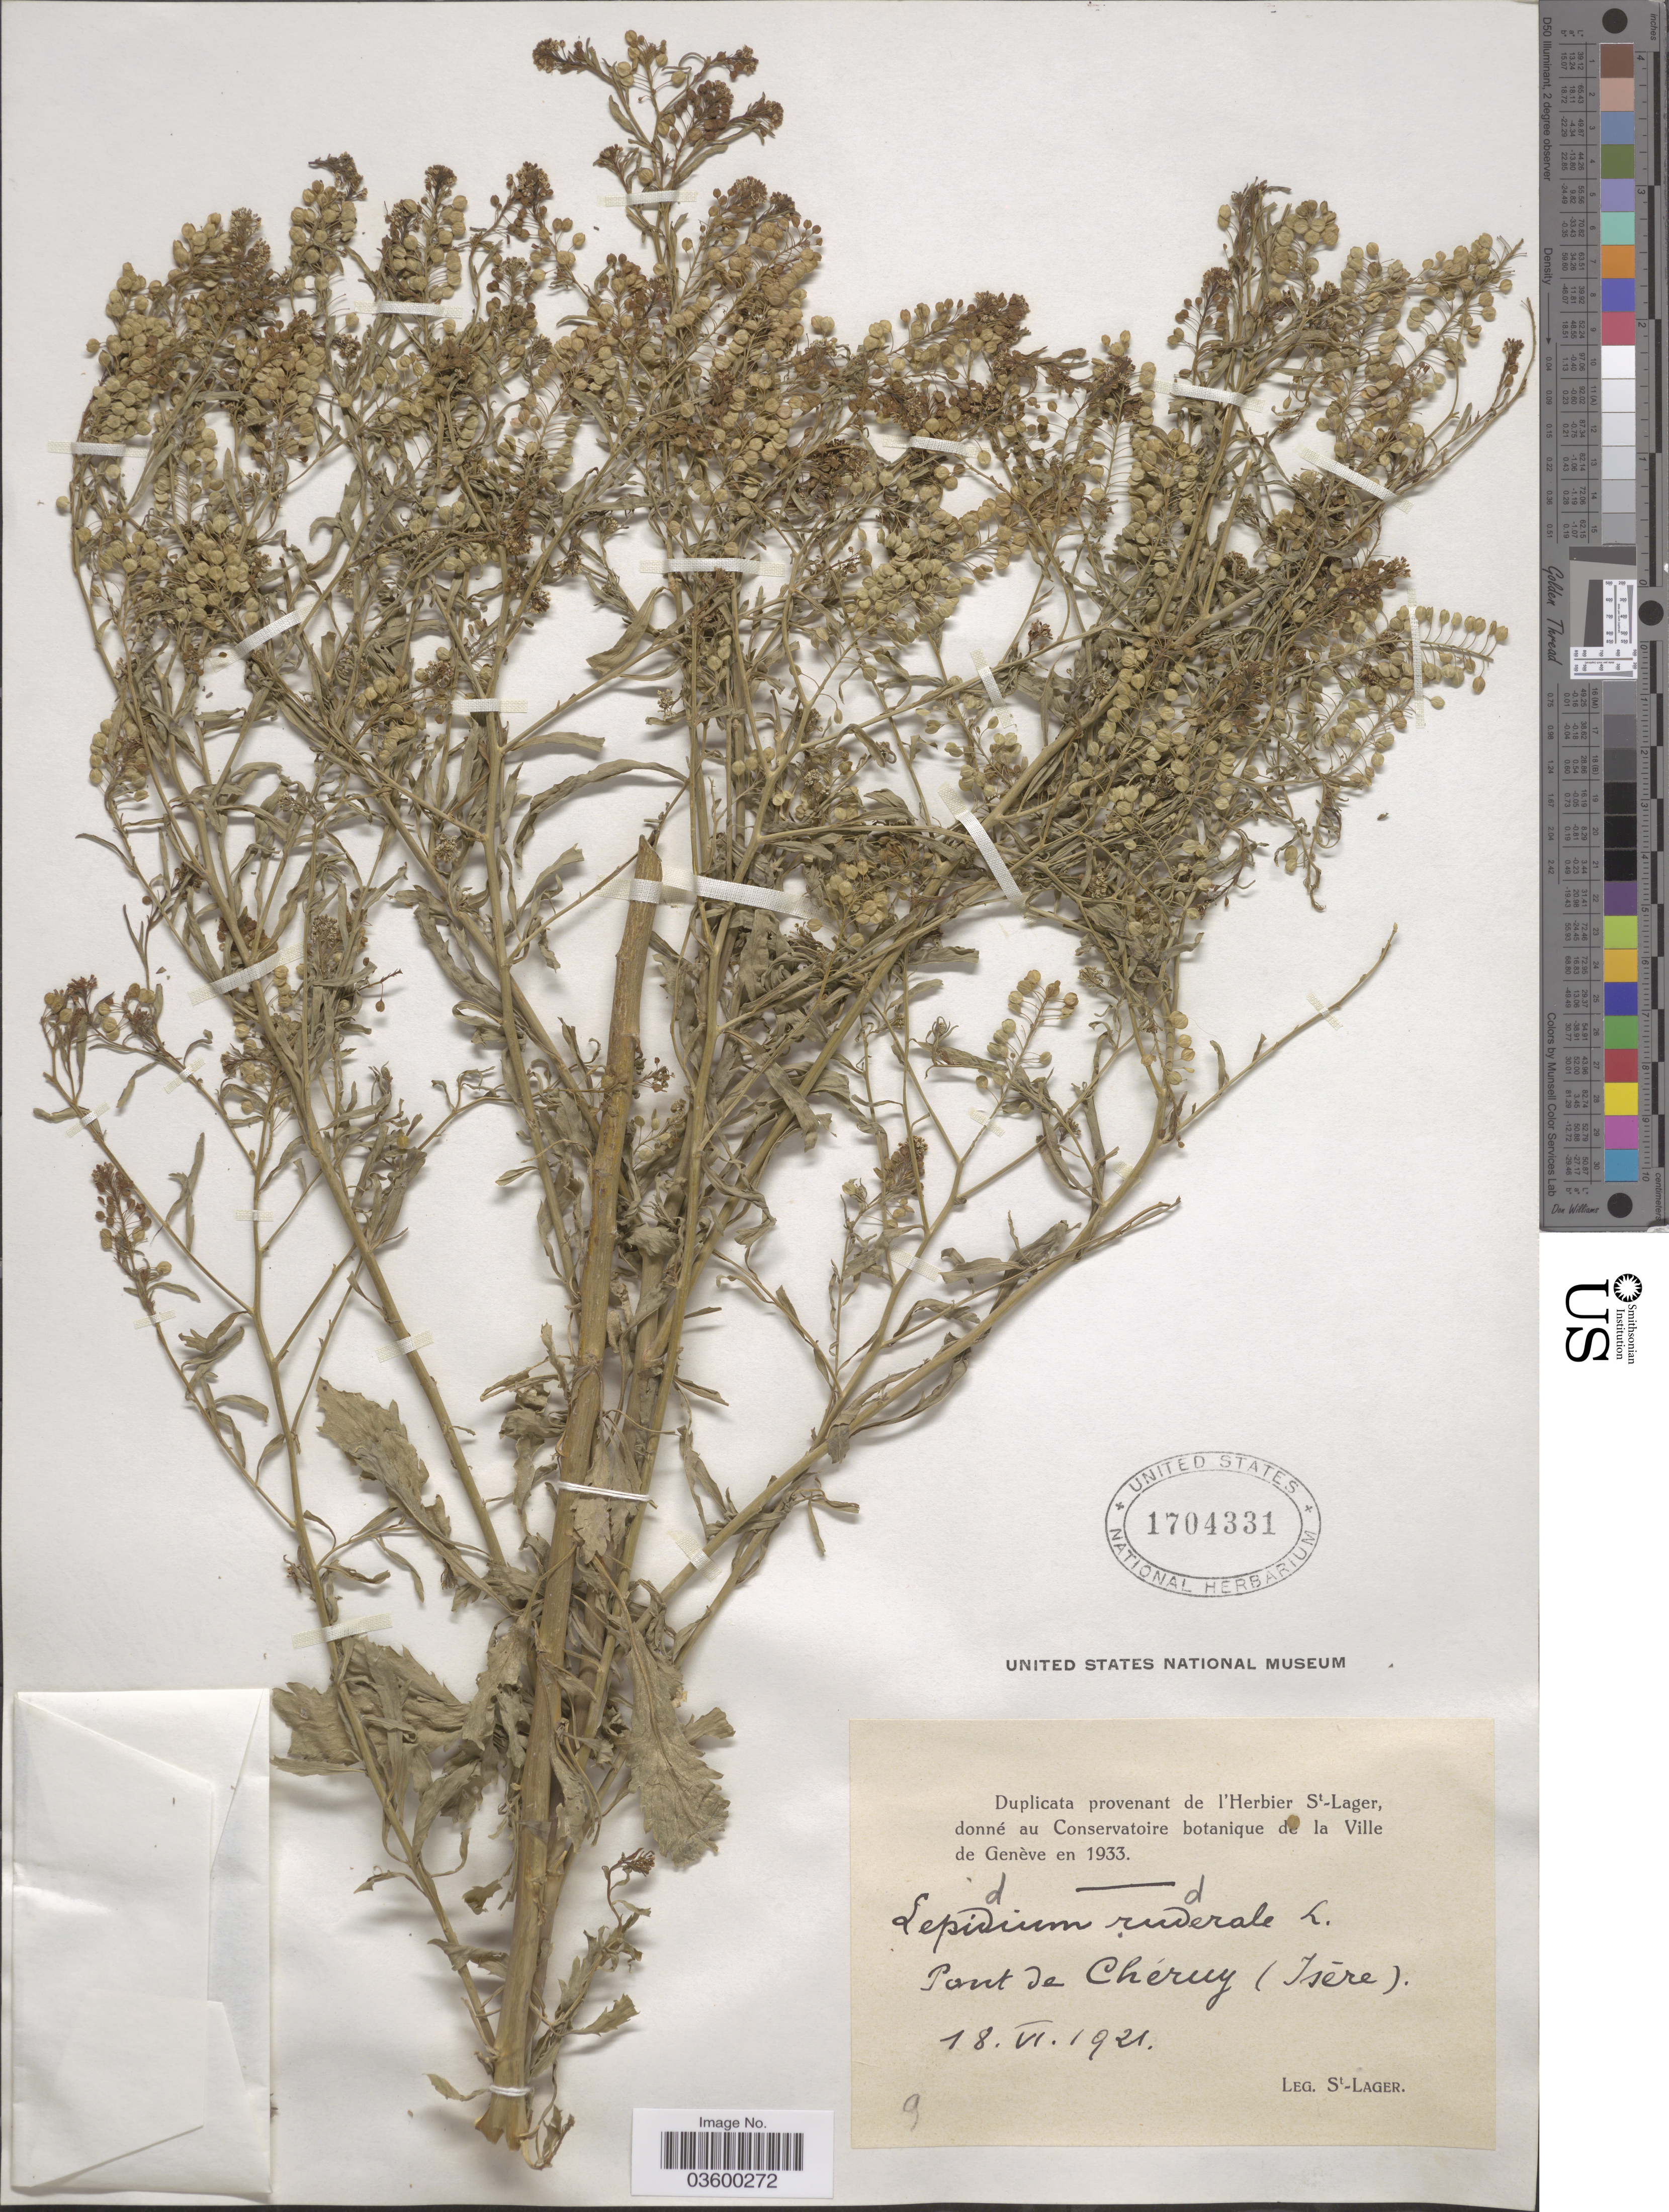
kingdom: Plantae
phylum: Tracheophyta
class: Magnoliopsida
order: Brassicales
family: Brassicaceae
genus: Lepidium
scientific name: Lepidium ruderale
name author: Burm. f.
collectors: -. St. Lager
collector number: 9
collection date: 1921-06-18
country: France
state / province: Auvergne-Rhône-Alpes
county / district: Isère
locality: Pont de Chérny (Isére).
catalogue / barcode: US 1704331